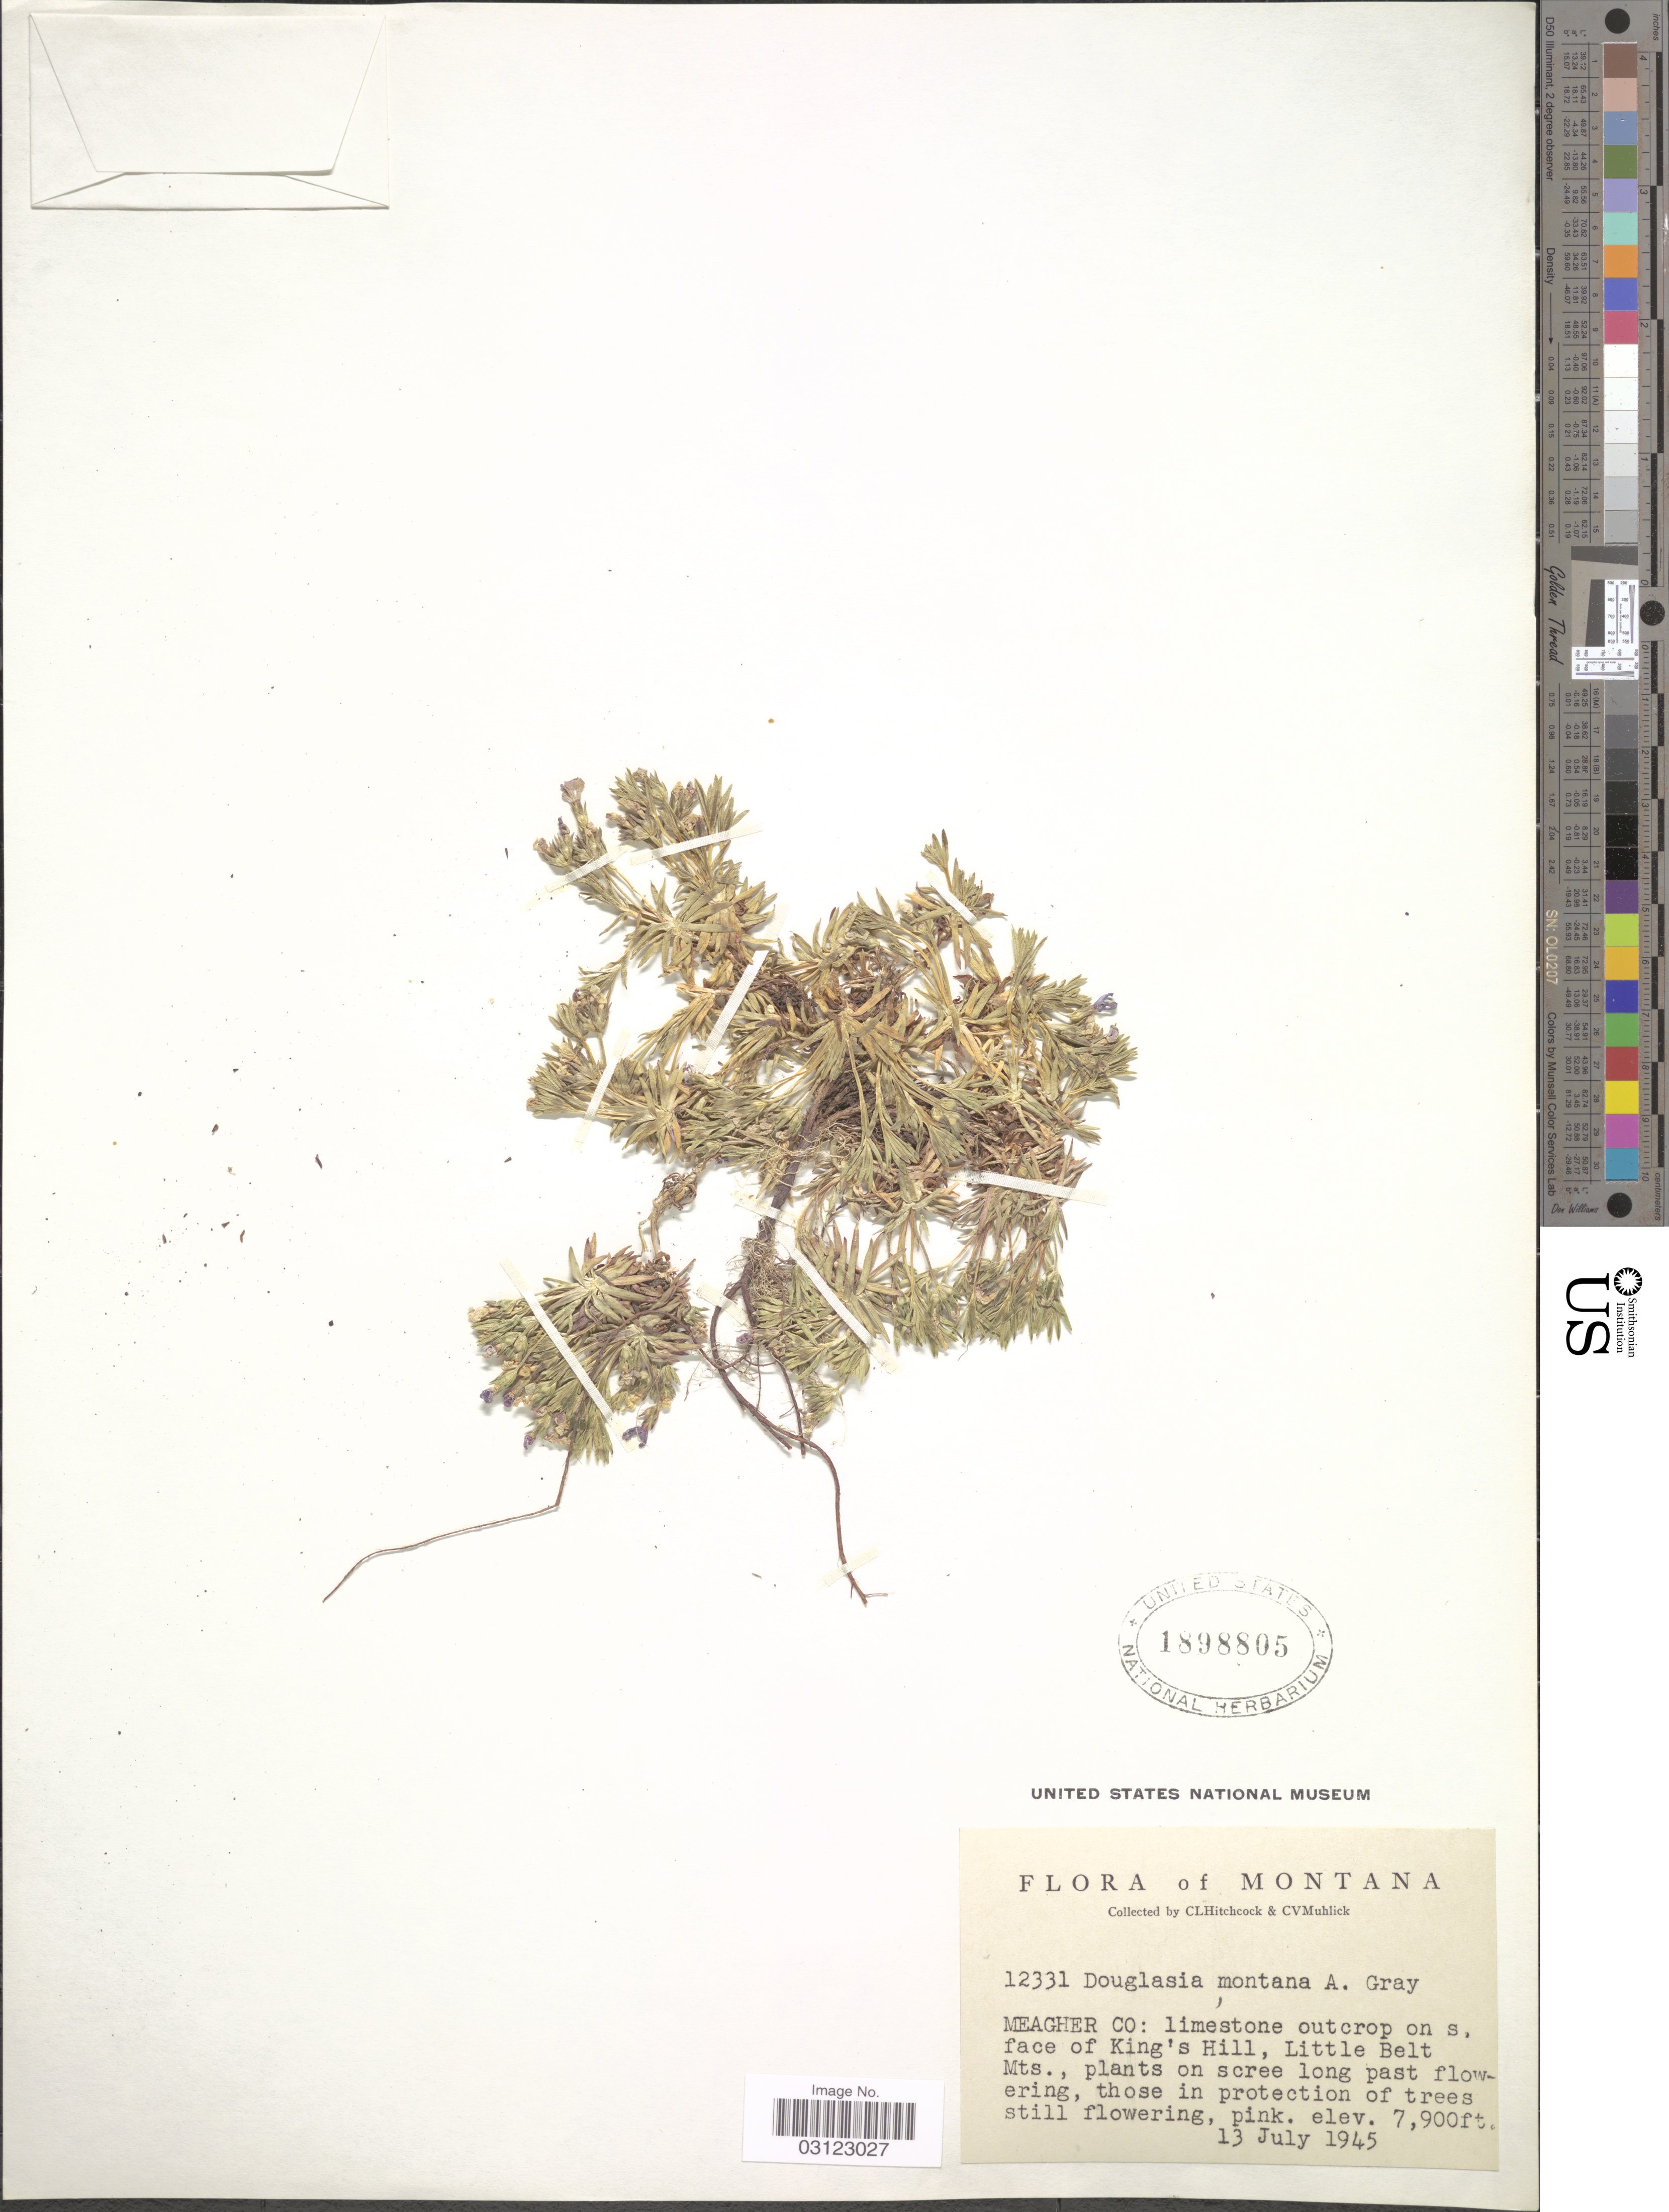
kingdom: Plantae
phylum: Tracheophyta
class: Magnoliopsida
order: Ericales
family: Primulaceae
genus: Douglasia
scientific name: Douglasia montana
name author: A. Gray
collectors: C. L. Hitchcock & C. V. Muhlick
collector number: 12331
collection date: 1945-07-13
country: United States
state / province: Montana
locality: Meagher Co: s. face of King's Hill, Little Belt Mts.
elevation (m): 2408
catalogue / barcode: US 1898805